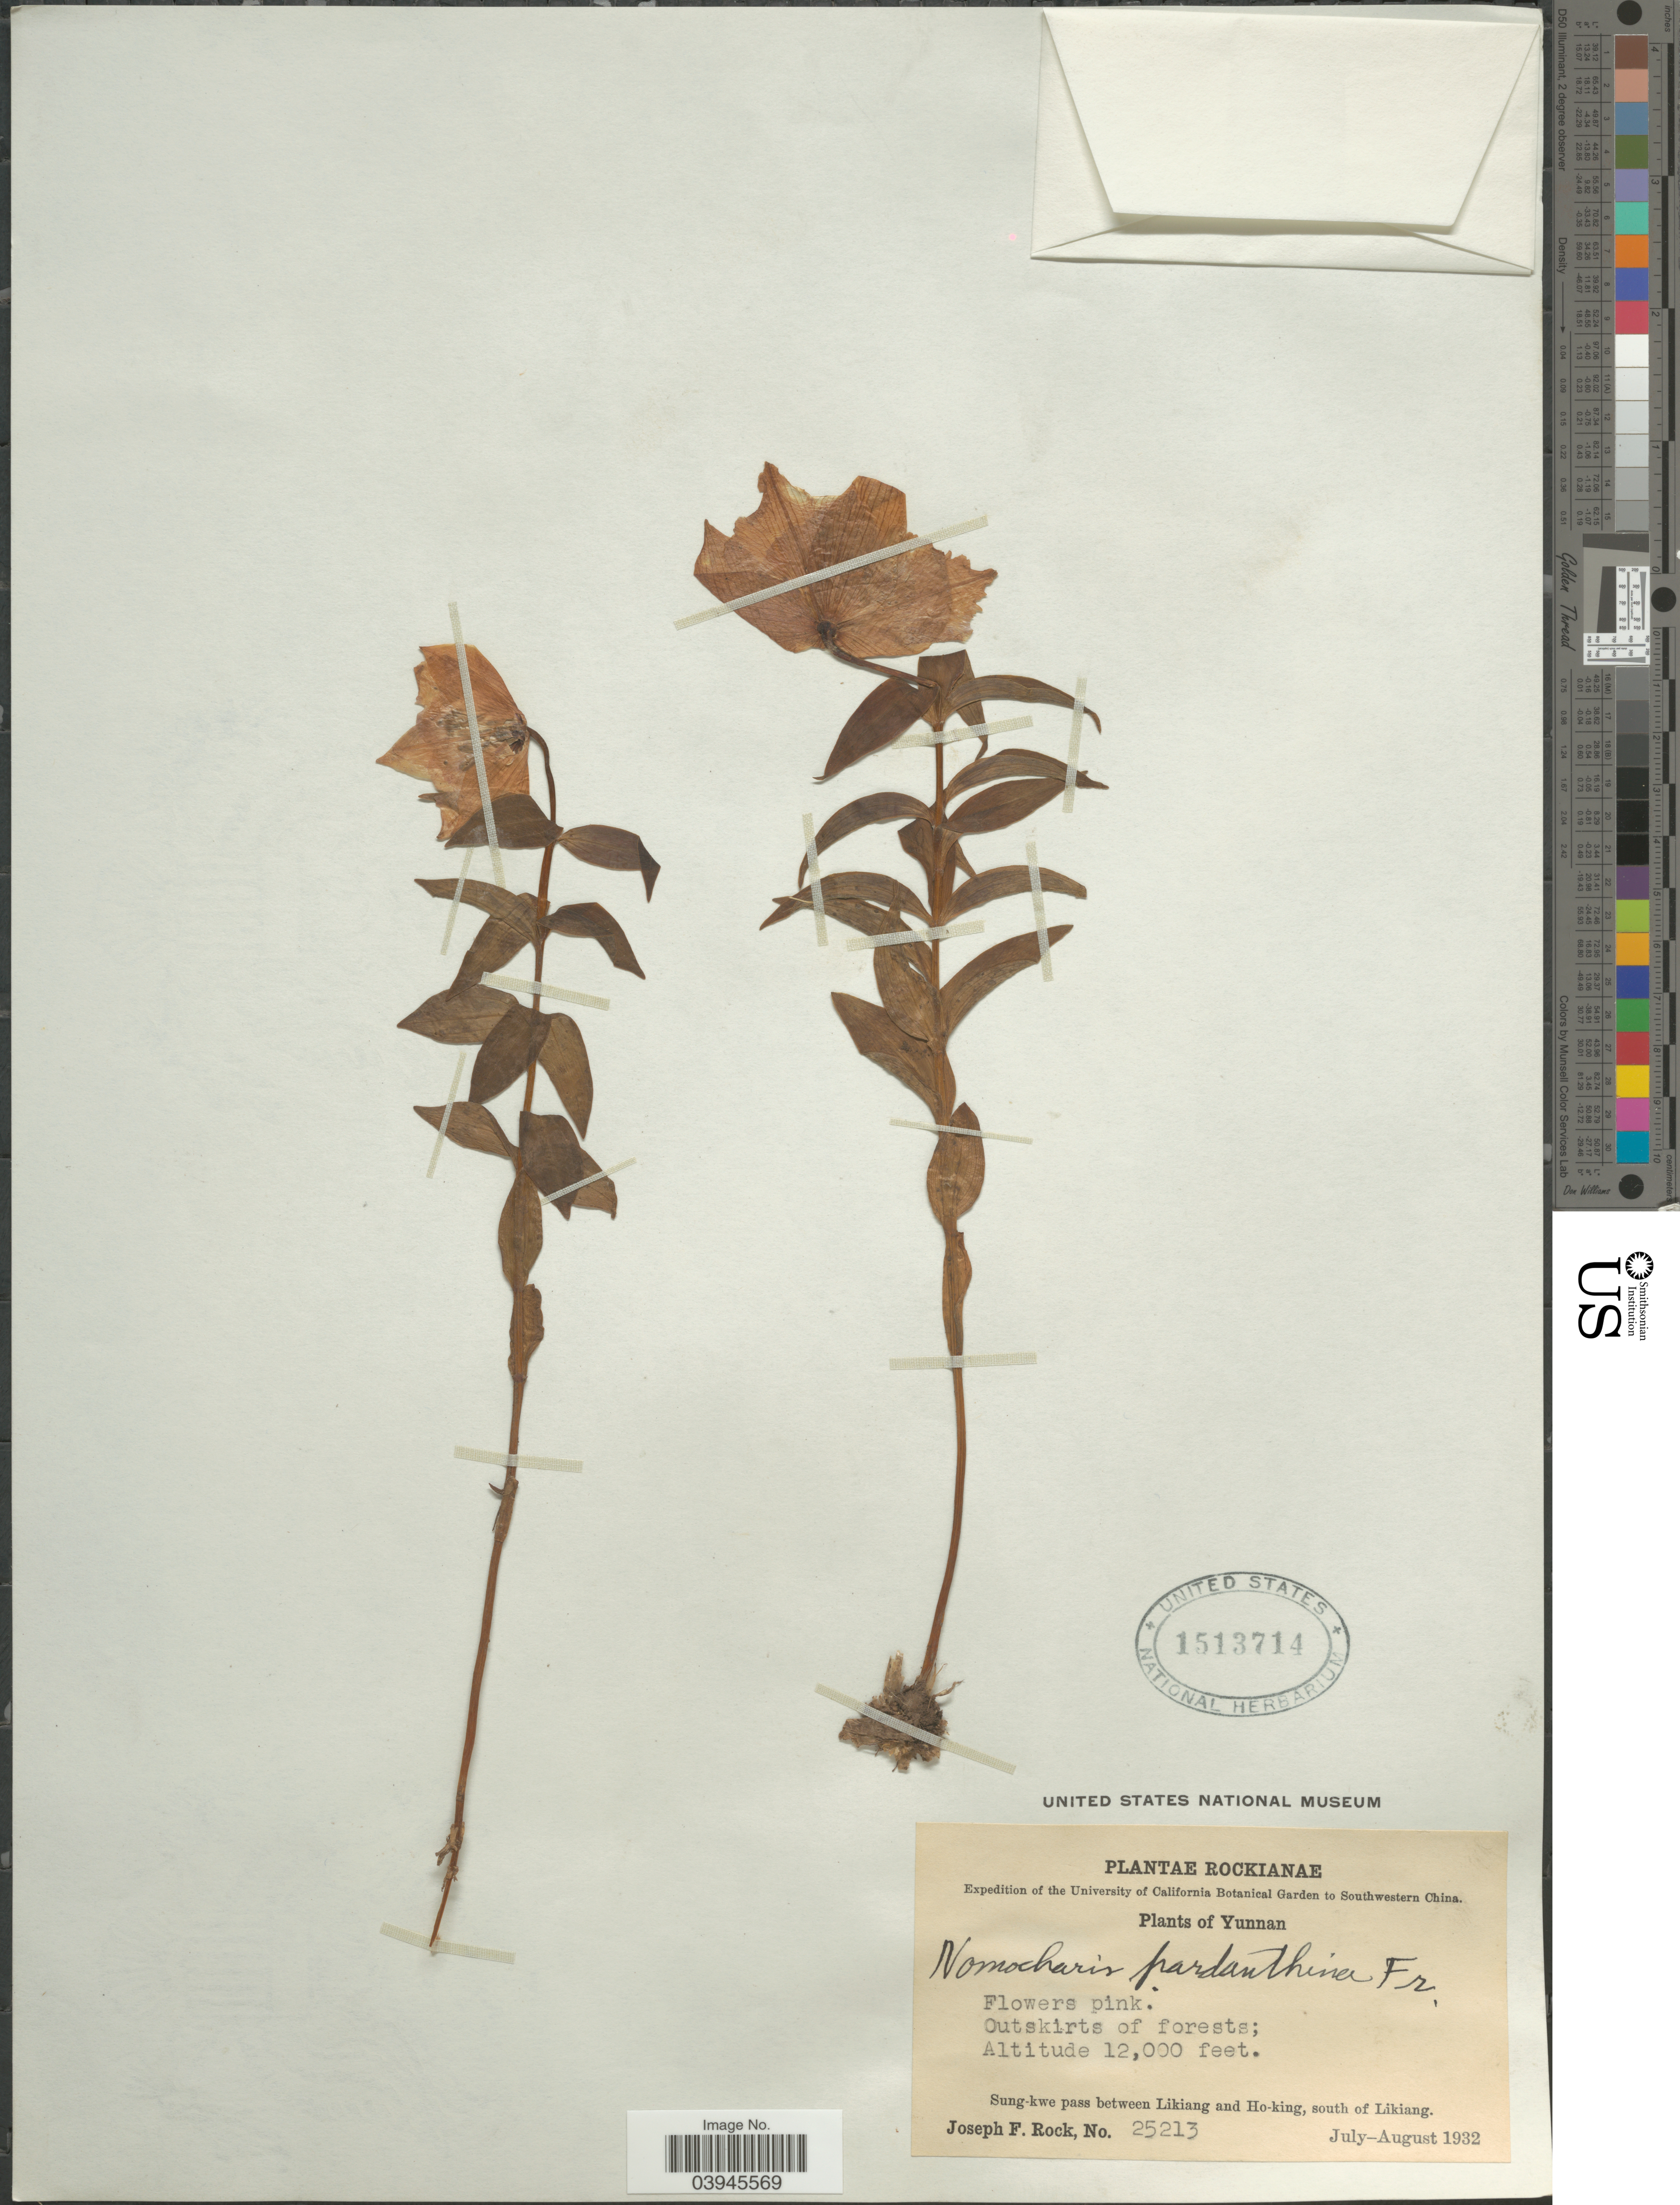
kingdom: Plantae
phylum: Tracheophyta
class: Liliopsida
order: Liliales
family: Liliaceae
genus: Lilium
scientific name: Lilium pardanthinum ined., 9/2021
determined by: Strong, Mark T., (BOT), Smithsonian Institution - National Museum of Natural History (UNITED STATES)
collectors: J. F. Rock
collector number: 25213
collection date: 1932-07/1932-08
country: China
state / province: Yunnan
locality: Southwestern China. Outskirts of forests; Sung-kwe pass between Likiang and Ho-king, south of Likiang.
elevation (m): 3658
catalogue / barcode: US 1513714